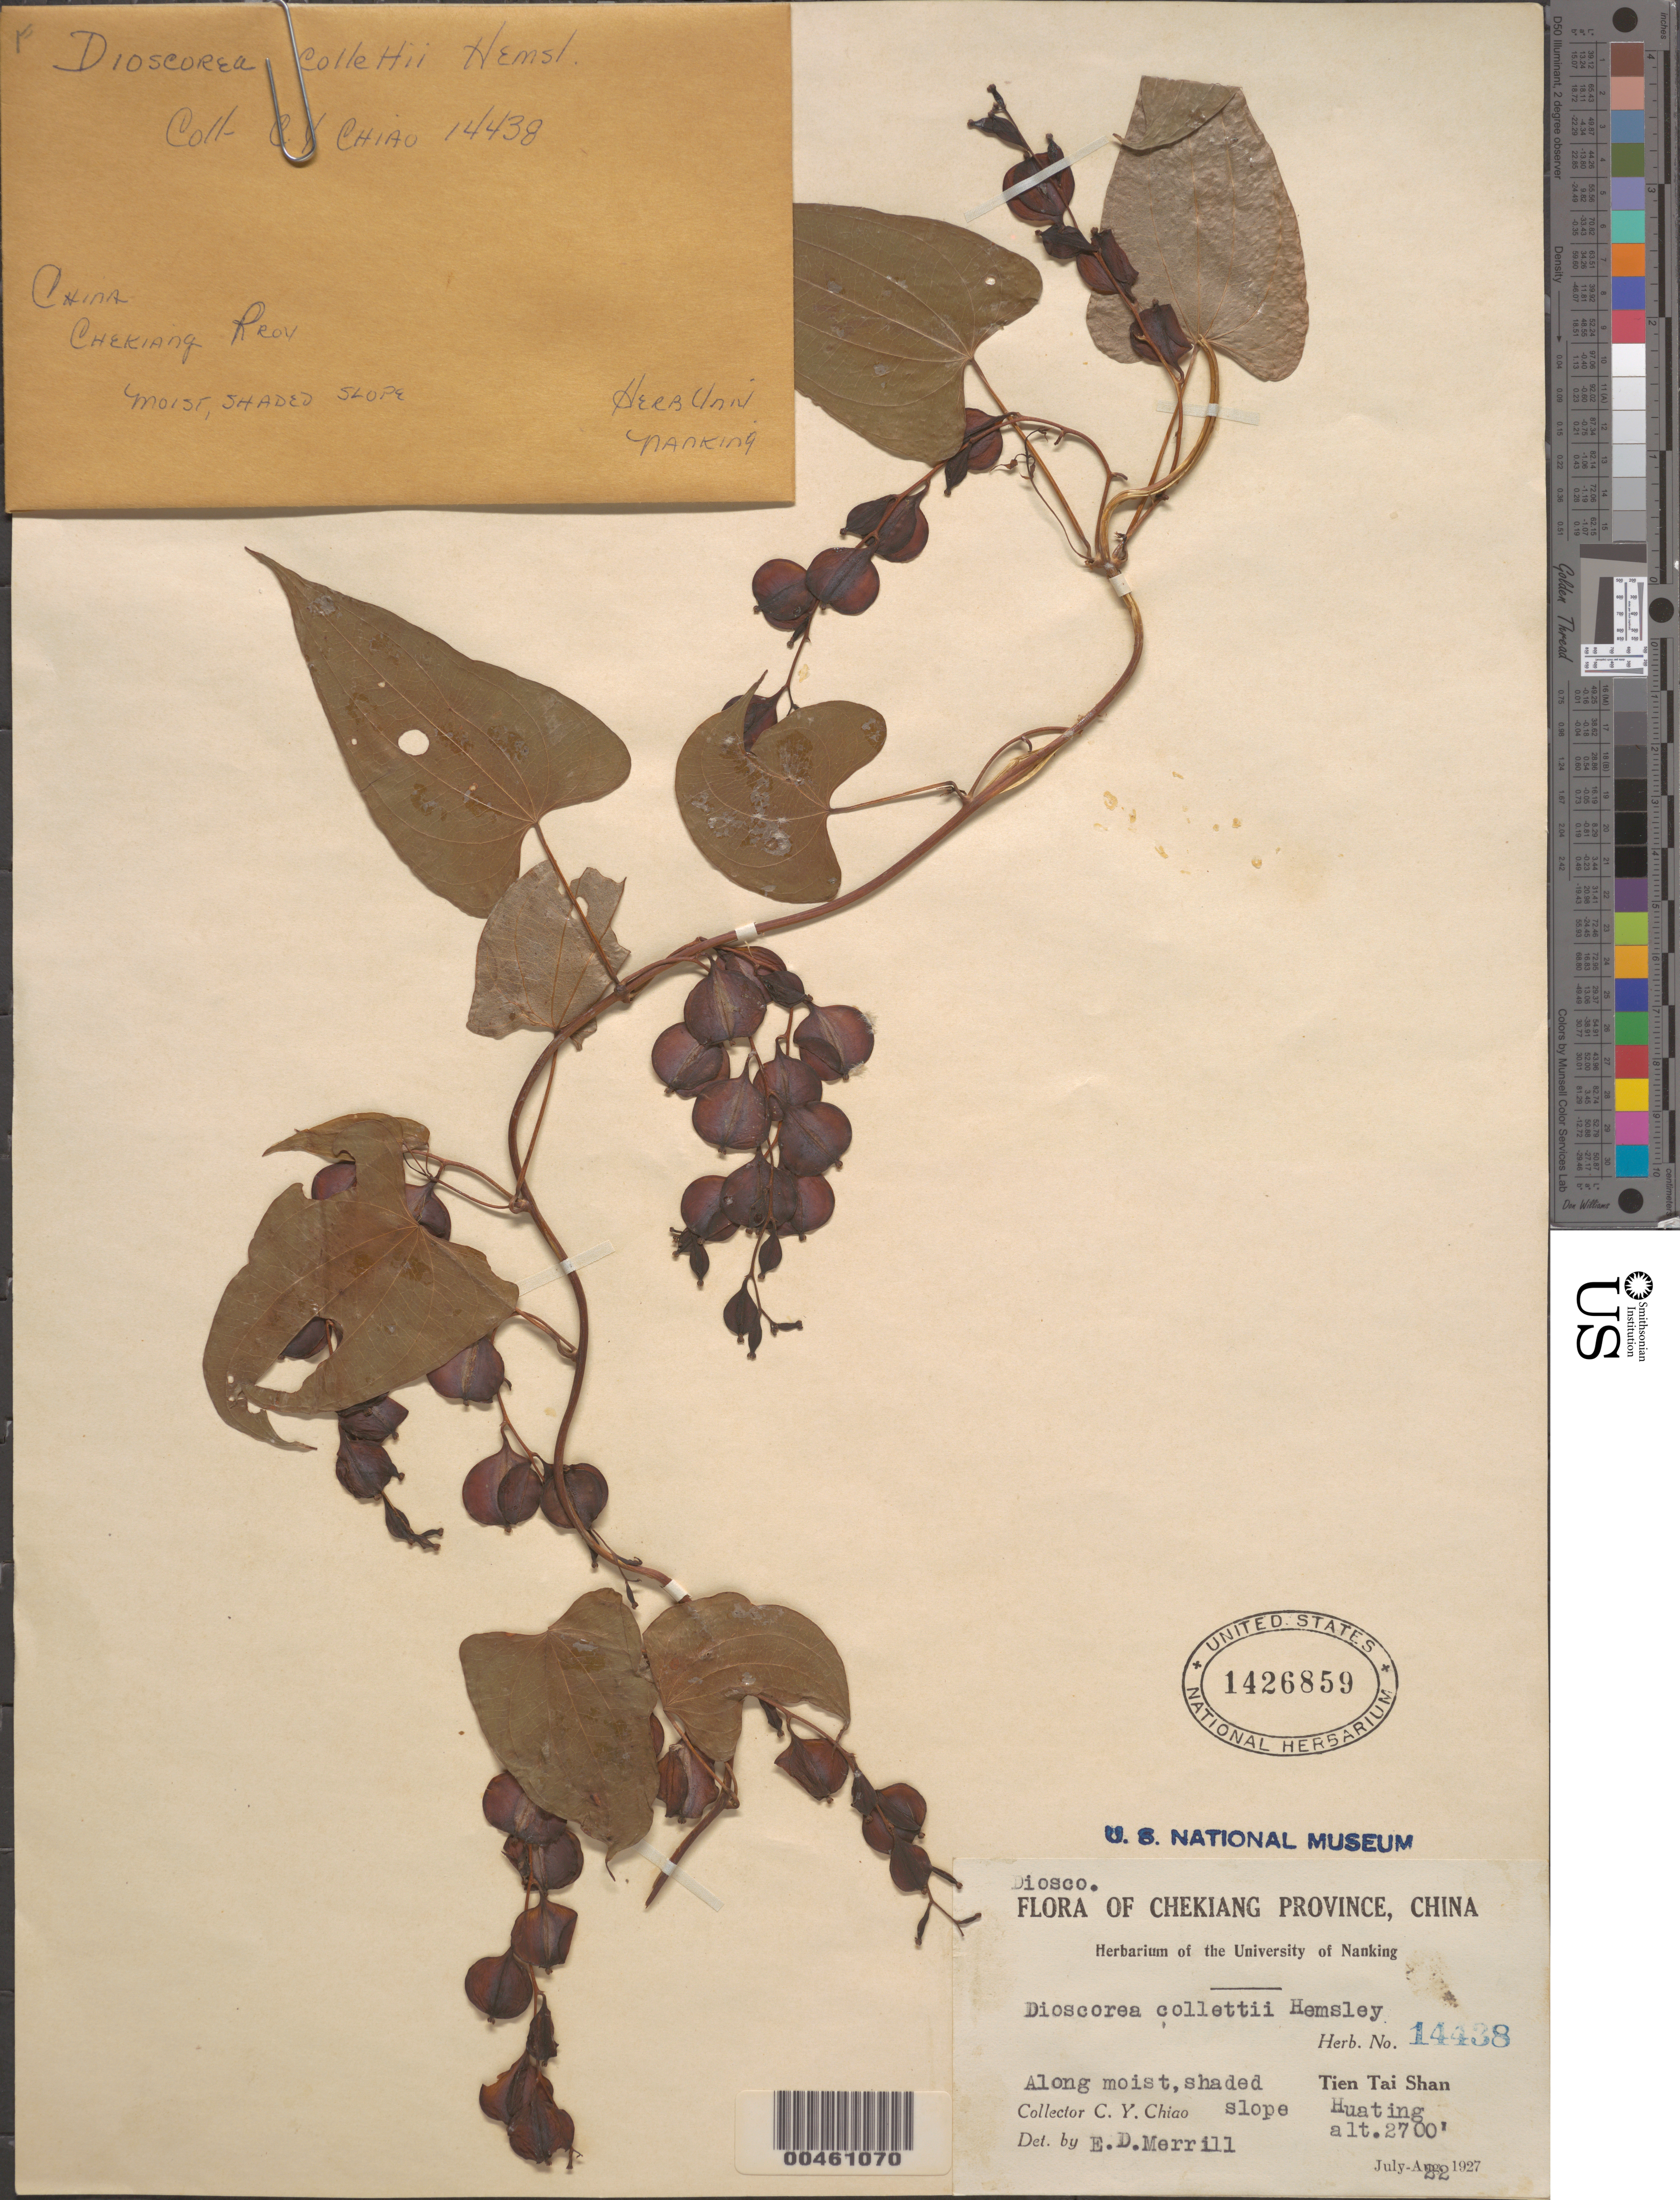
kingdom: Plantae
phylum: Tracheophyta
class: Liliopsida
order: Dioscoreales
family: Dioscoreaceae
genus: Dioscorea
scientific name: Dioscorea collettii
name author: Hook. f.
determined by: Merrill, Elmer D.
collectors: C. Y. Chiao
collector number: Herb. No. 14438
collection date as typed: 22 Jul 1927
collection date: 1927-07-22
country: China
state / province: Zhejiang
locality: Tien Tai Shan, Huating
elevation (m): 823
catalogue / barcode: US 1426859